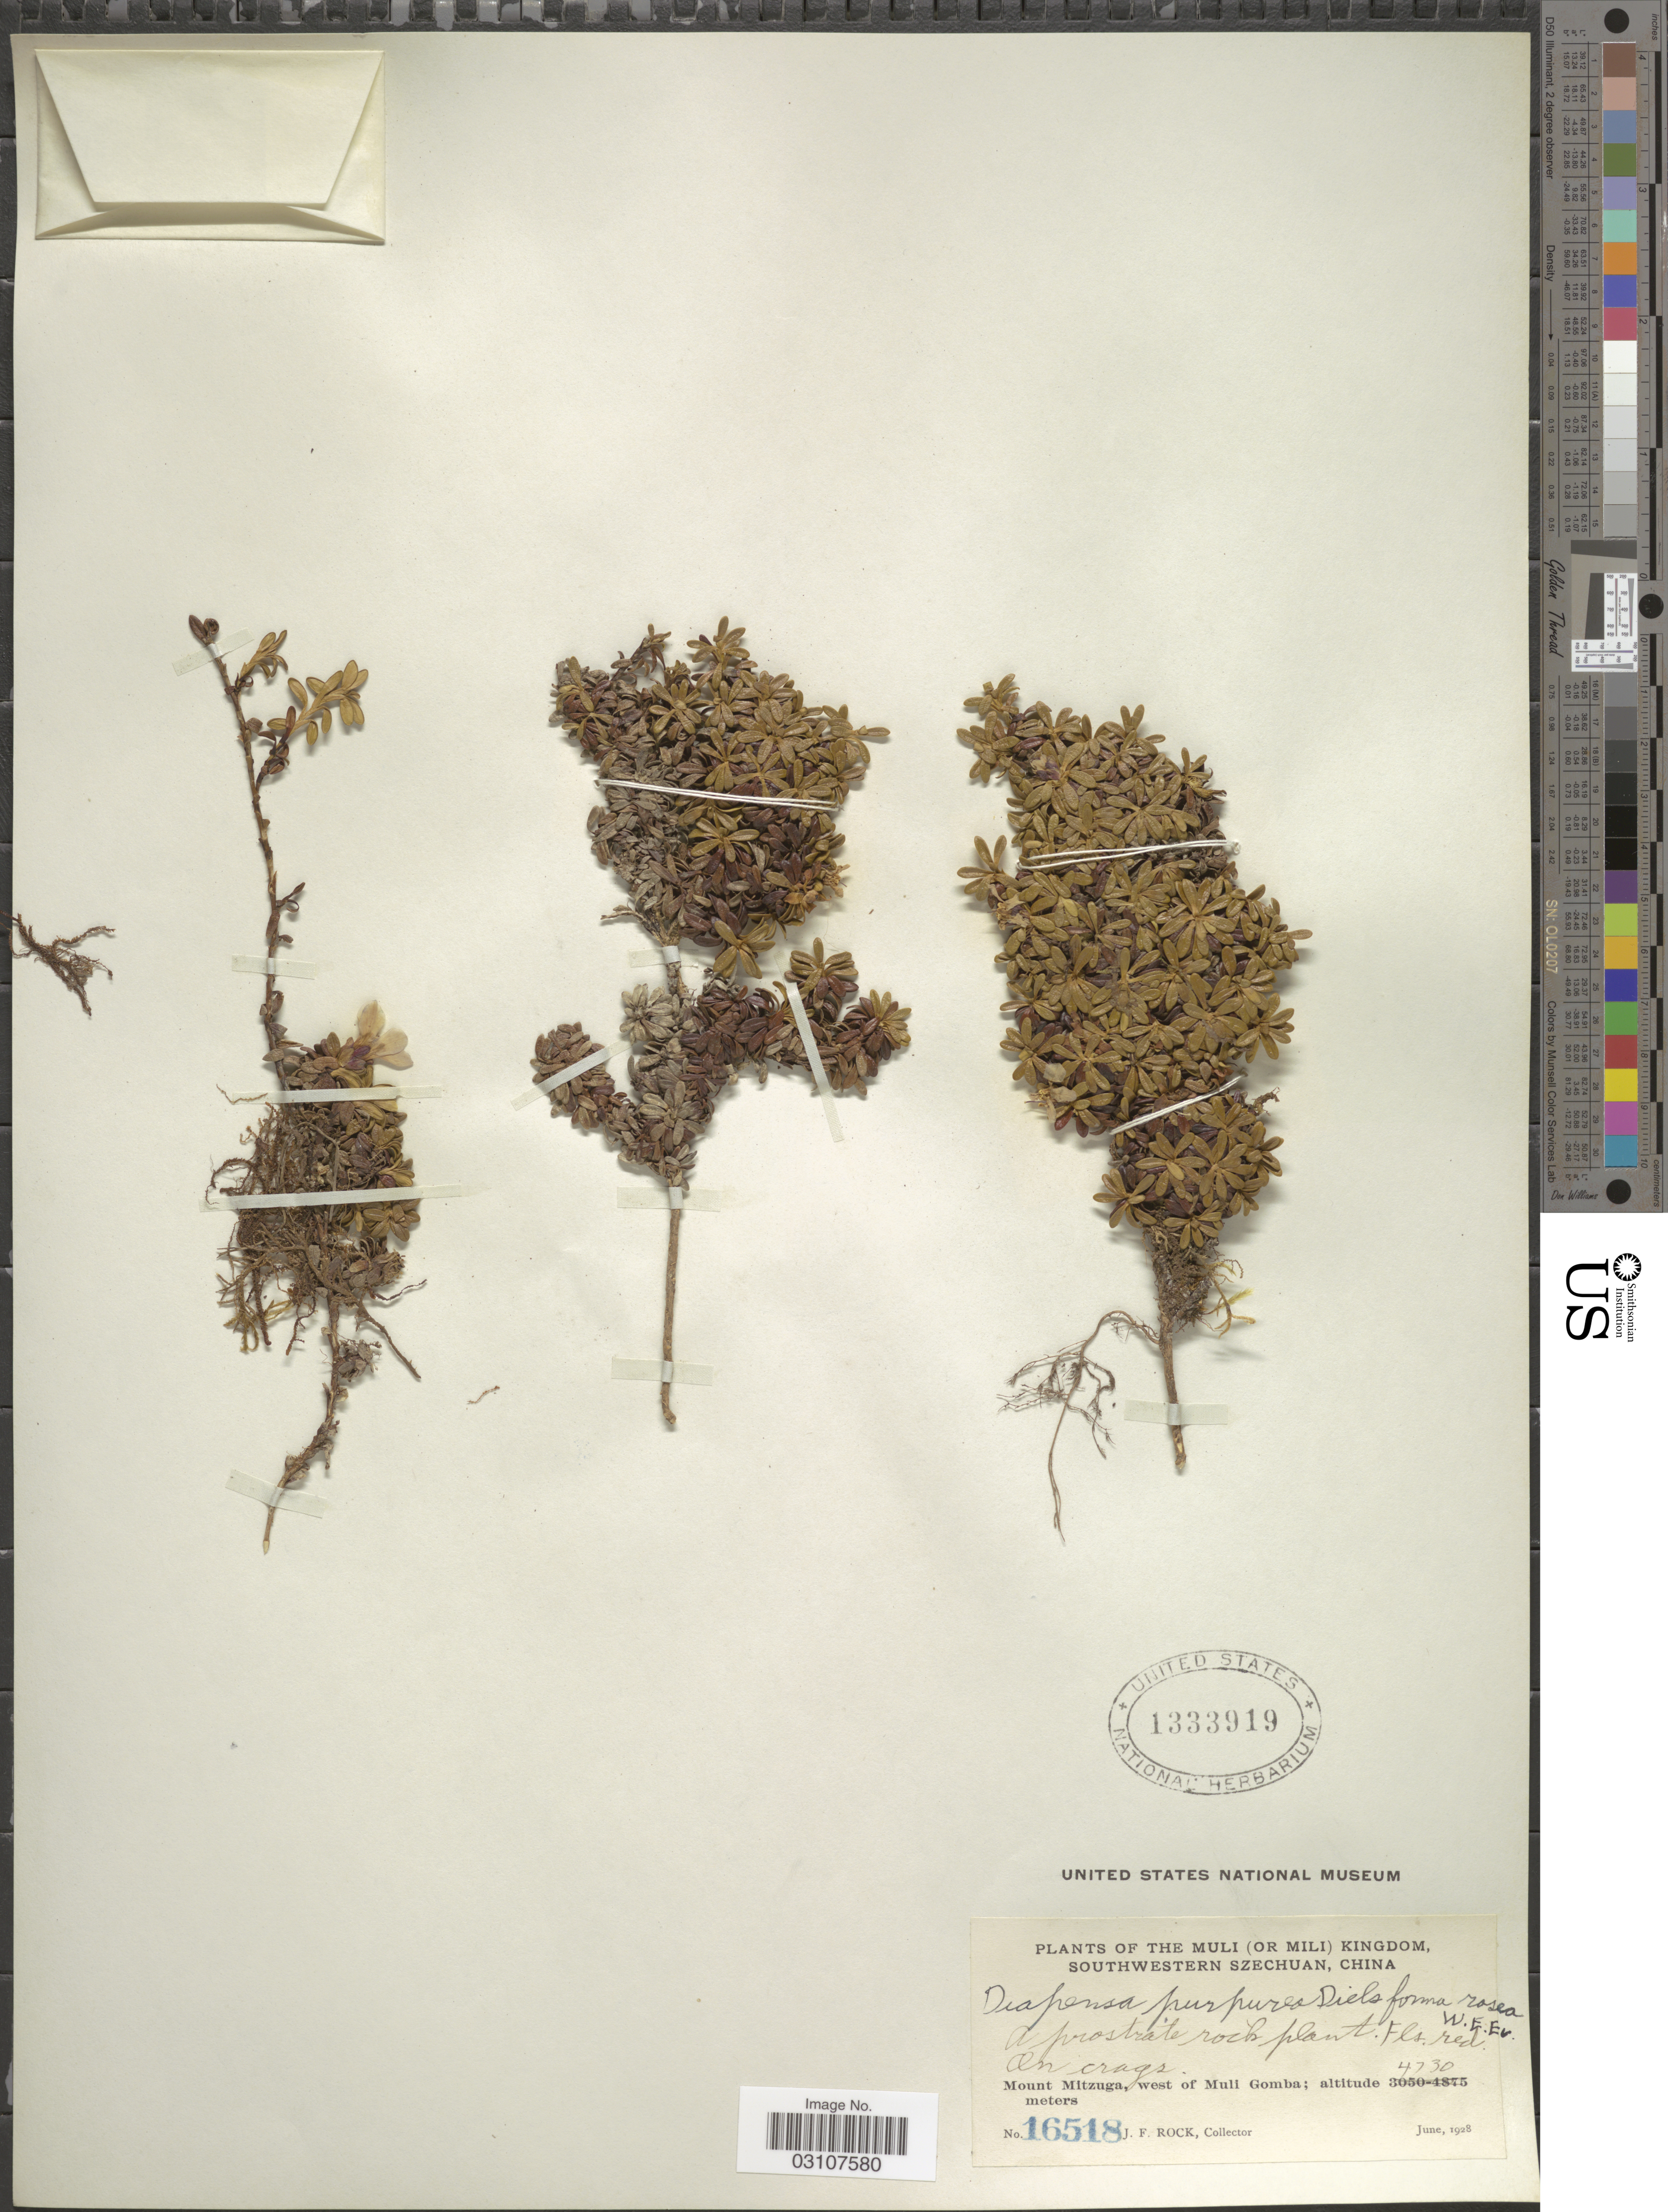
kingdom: Plantae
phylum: Tracheophyta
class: Magnoliopsida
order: Ericales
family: Diapensiaceae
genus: Diapensia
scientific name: Diapensia purpurea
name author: Diels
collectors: J. Rock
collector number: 16518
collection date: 1928-06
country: China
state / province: Sichuan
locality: The Muli (or Mili) Kingdom, Southwestern Szechuan. Mount Mitzuga, west of Muli Gomba.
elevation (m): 4730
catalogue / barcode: US 1333919